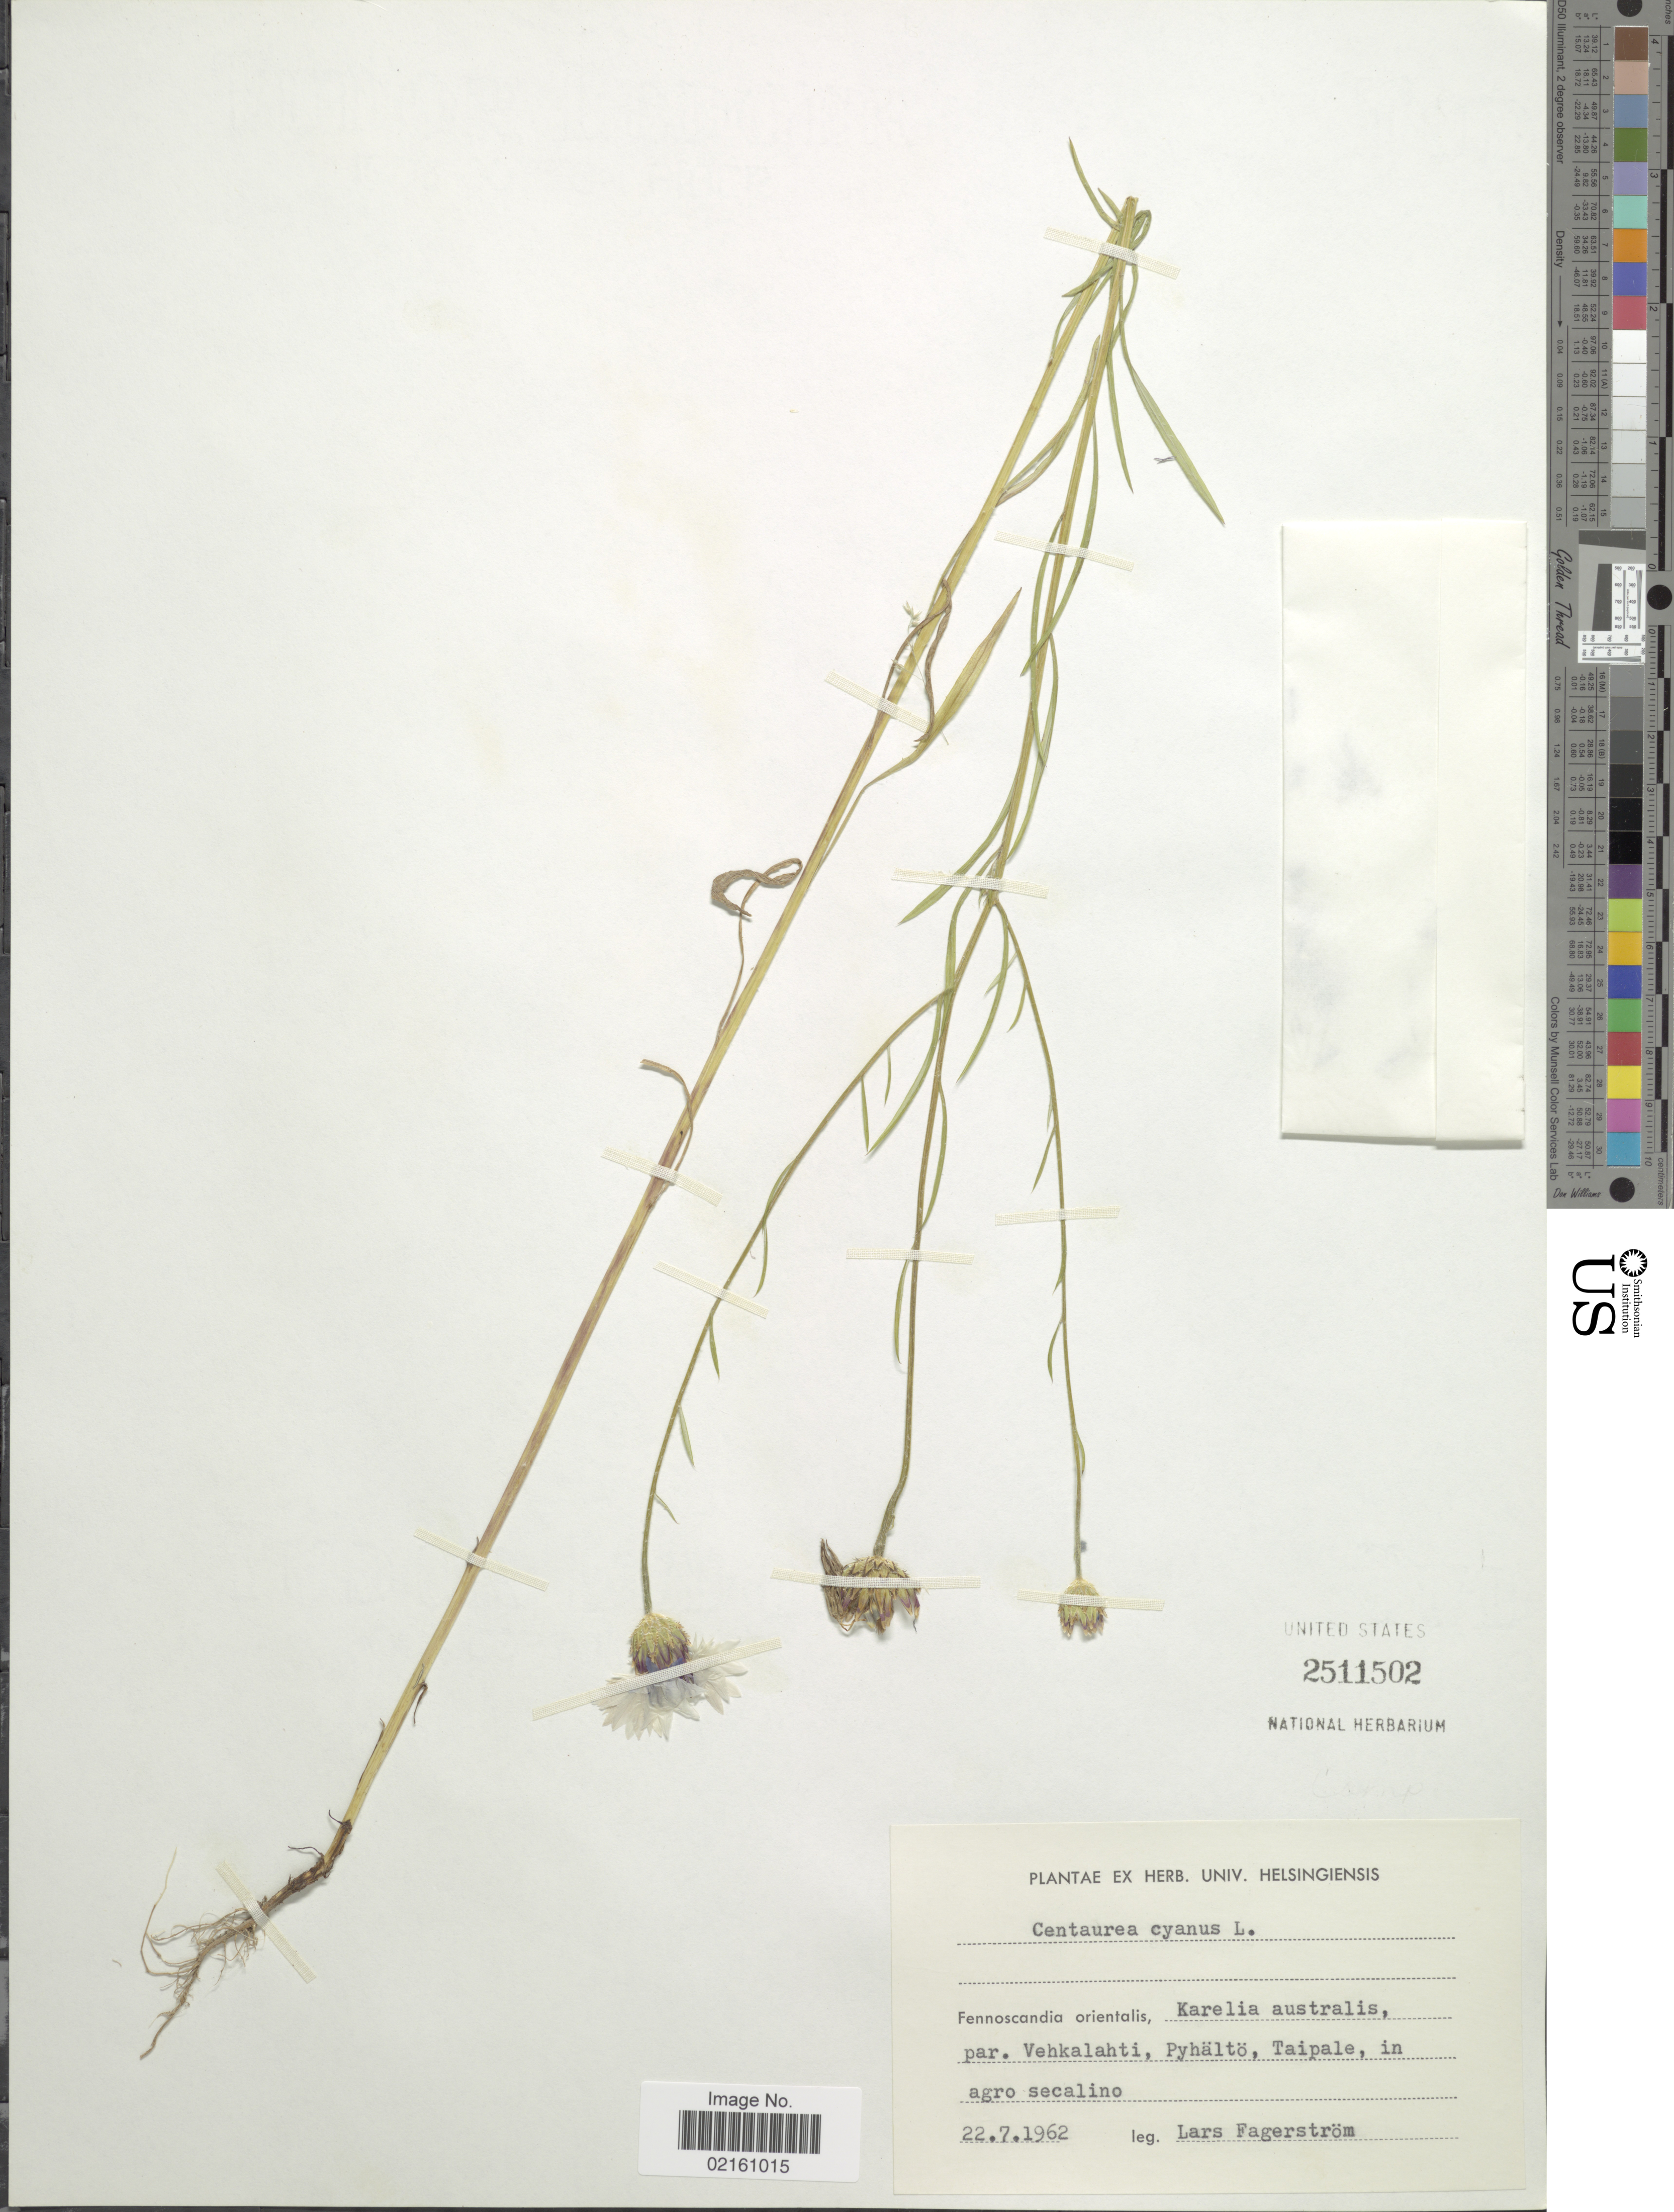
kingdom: Plantae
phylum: Tracheophyta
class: Magnoliopsida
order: Asterales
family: Asteraceae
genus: Centaurea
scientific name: Centaurea cyanus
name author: L.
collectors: L. Fagerstrom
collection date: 1962-07-22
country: Russian Federation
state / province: Karelia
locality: Fennoscandia Orientalis, Karelia Australis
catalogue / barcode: US 2511502